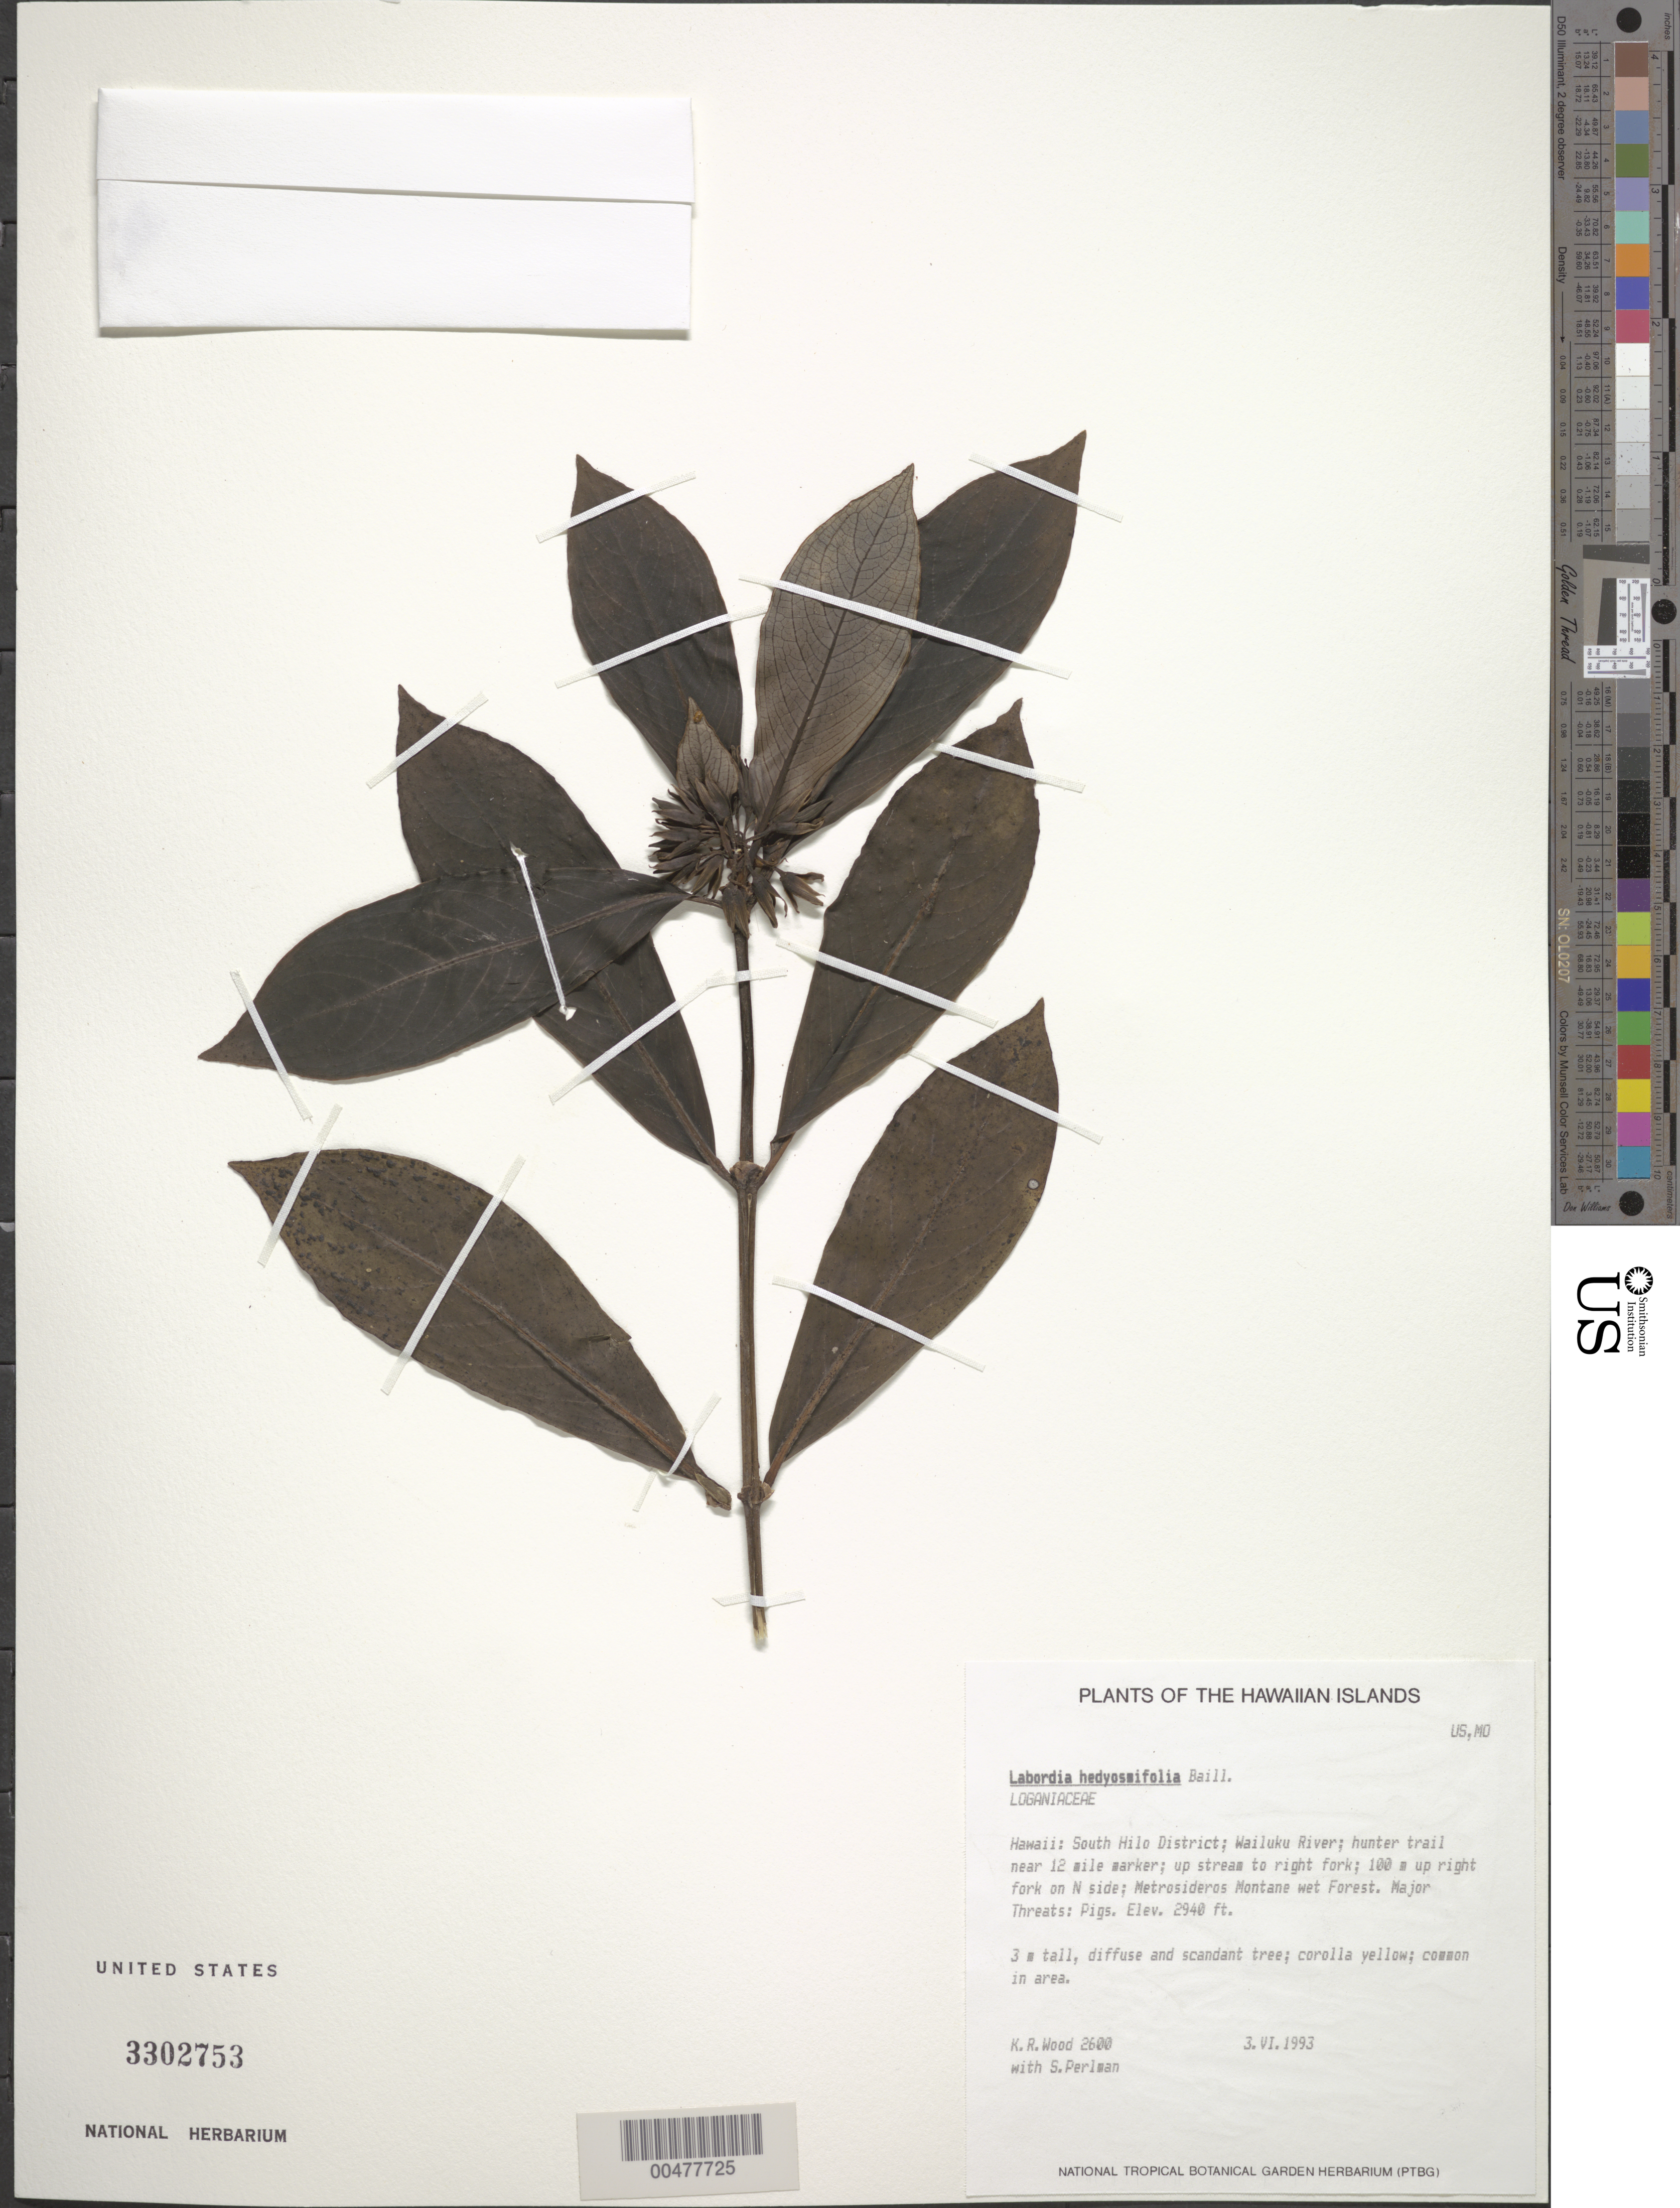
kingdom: Plantae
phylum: Tracheophyta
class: Magnoliopsida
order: Gentianales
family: Loganiaceae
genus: Geniostoma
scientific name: Geniostoma hedyosmifolium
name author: (Baill.) Byng & Christenh.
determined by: Wagner, W. L., (BOT), Smithsonian Institution - National Museum of Natural History (UNITED STATES)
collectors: K. R. Wood & S. P. Perlman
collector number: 2600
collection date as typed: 3 Jun 1993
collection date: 1993-06-03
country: United States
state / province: Hawaii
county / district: Hawaii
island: Hawaii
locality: S Hilo Dist., Wailuku River, hunter trail near 12 mi marker, up stream to right fork, 100 m up right fork on N side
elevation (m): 896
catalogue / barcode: US 3302753